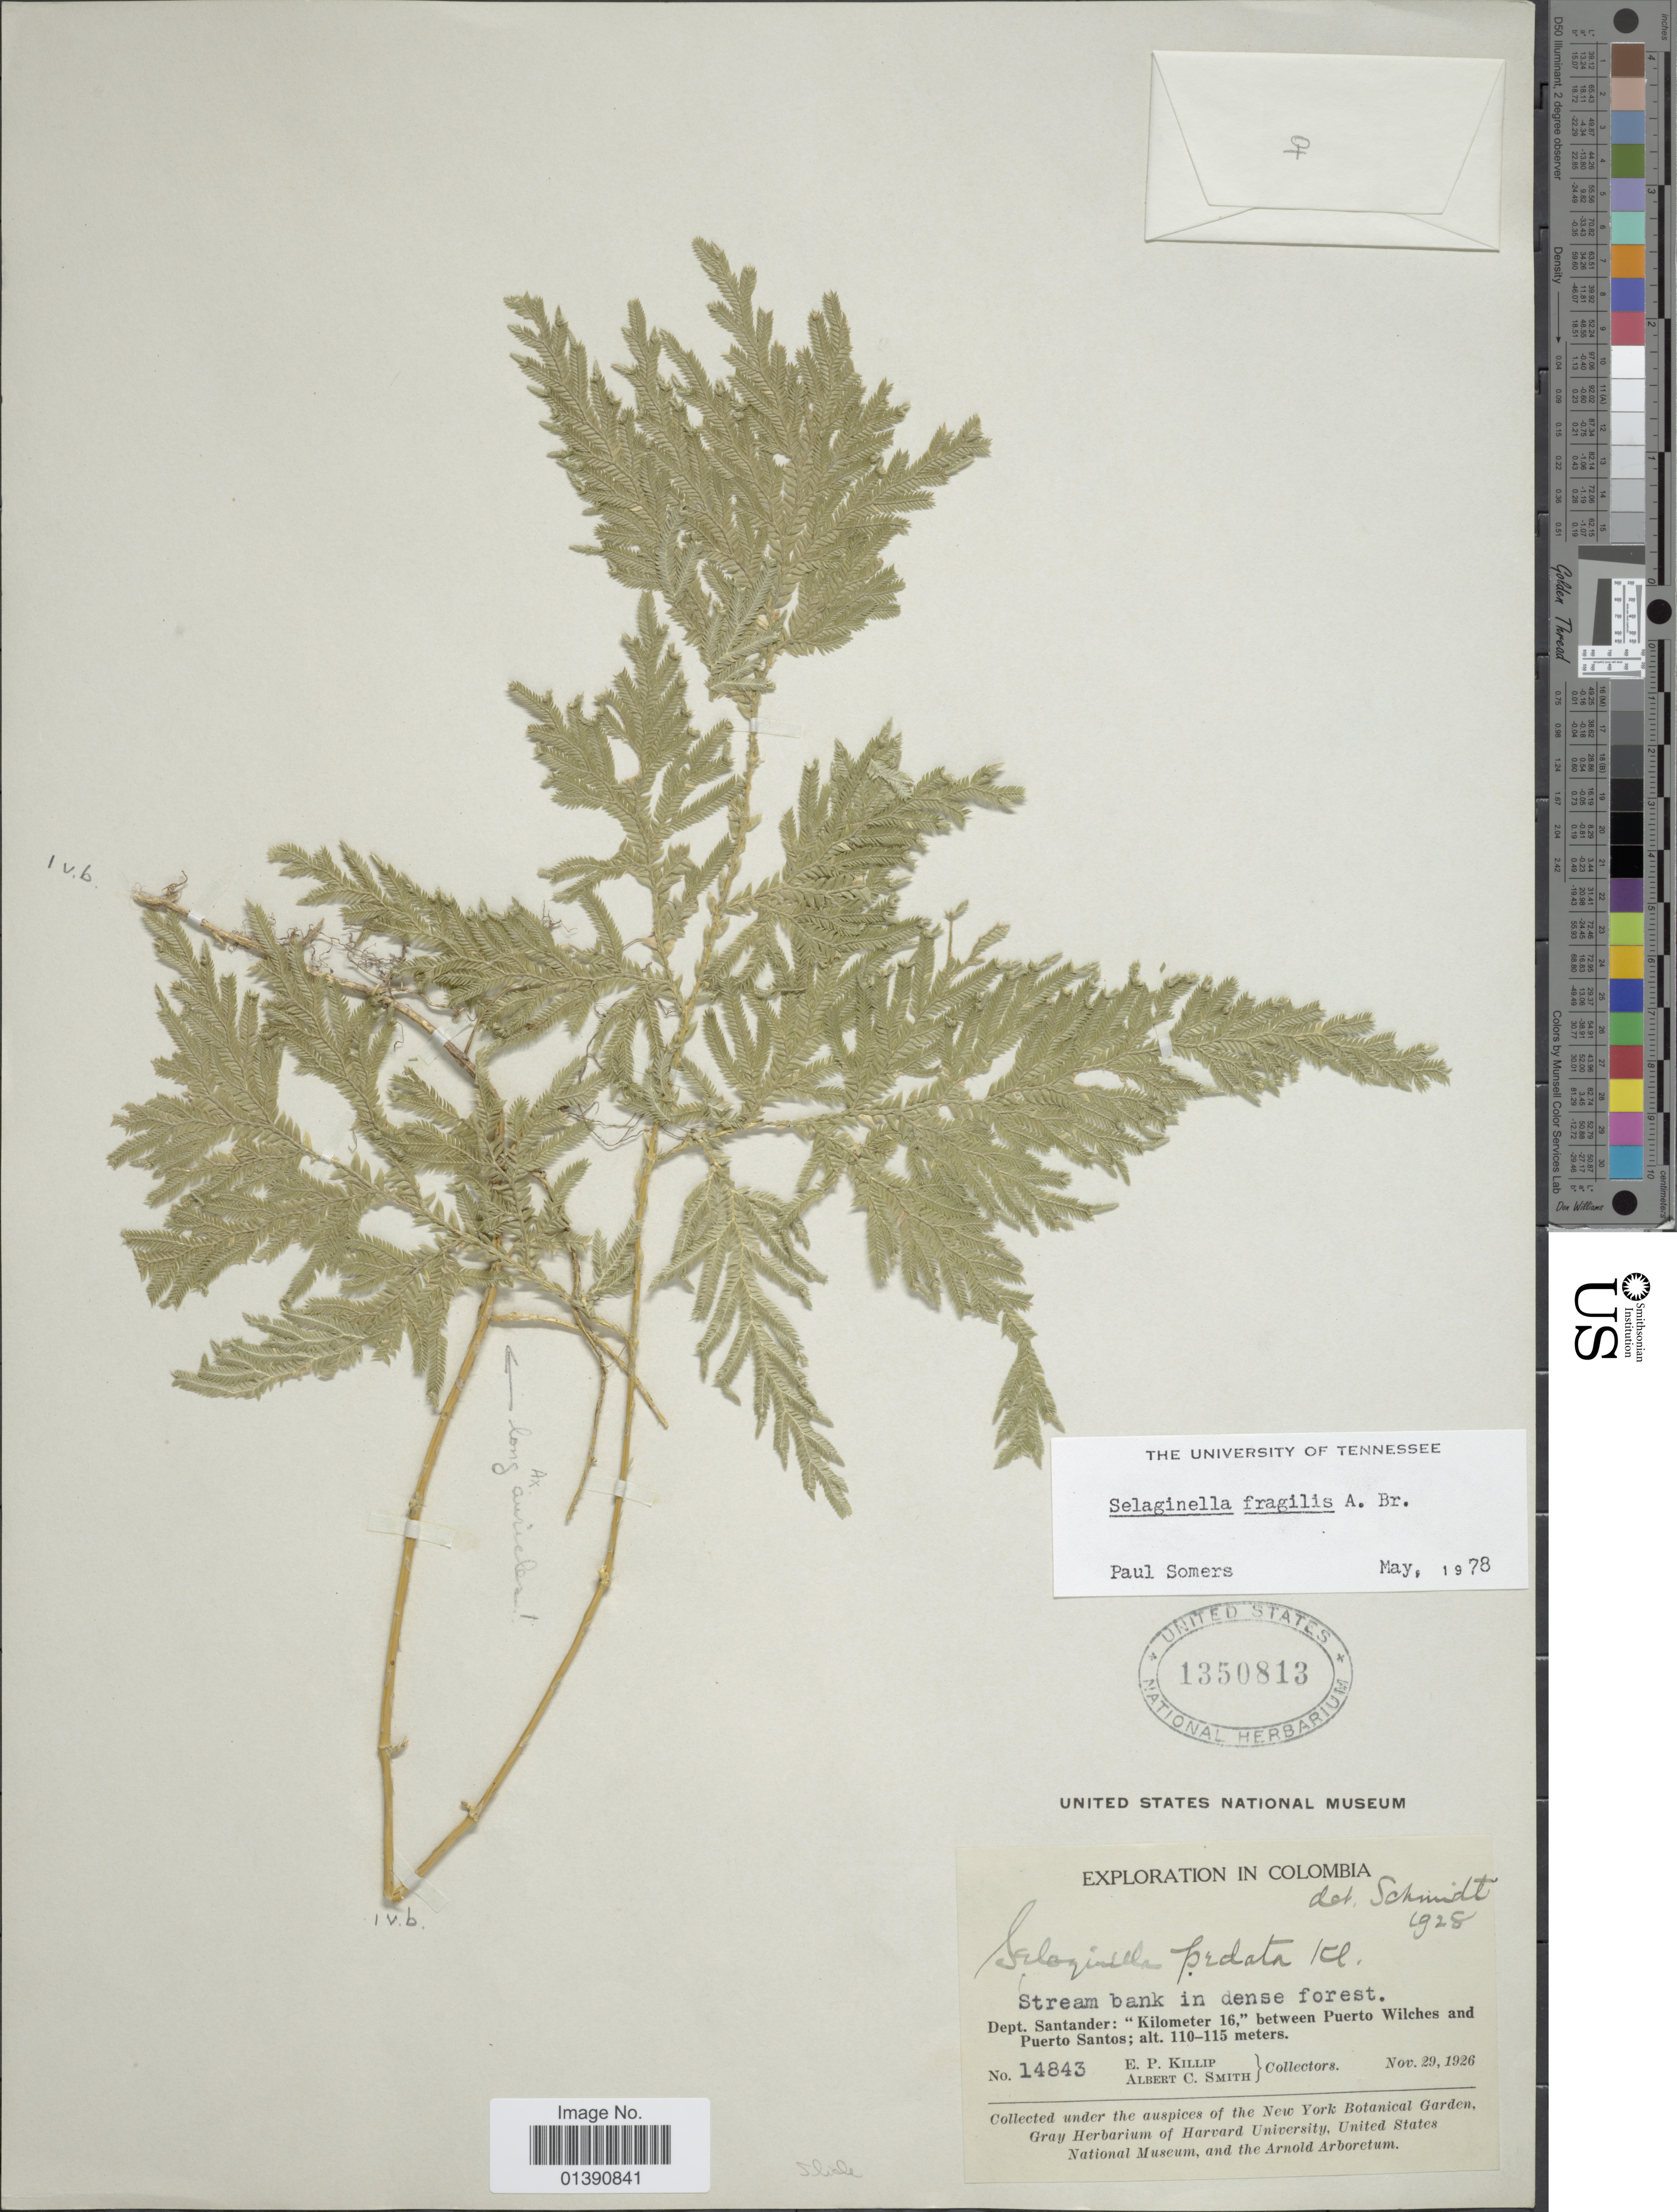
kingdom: Plantae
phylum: Tracheophyta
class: Lycopodiopsida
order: Selaginellales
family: Selaginellaceae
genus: Selaginella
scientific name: Selaginella fragilis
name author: A. Braun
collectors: E. P. Killip & A. C. Smith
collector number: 14843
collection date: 1926-11-29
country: Colombia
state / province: Santander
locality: Kilometer 16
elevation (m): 110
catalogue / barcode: US 1350813